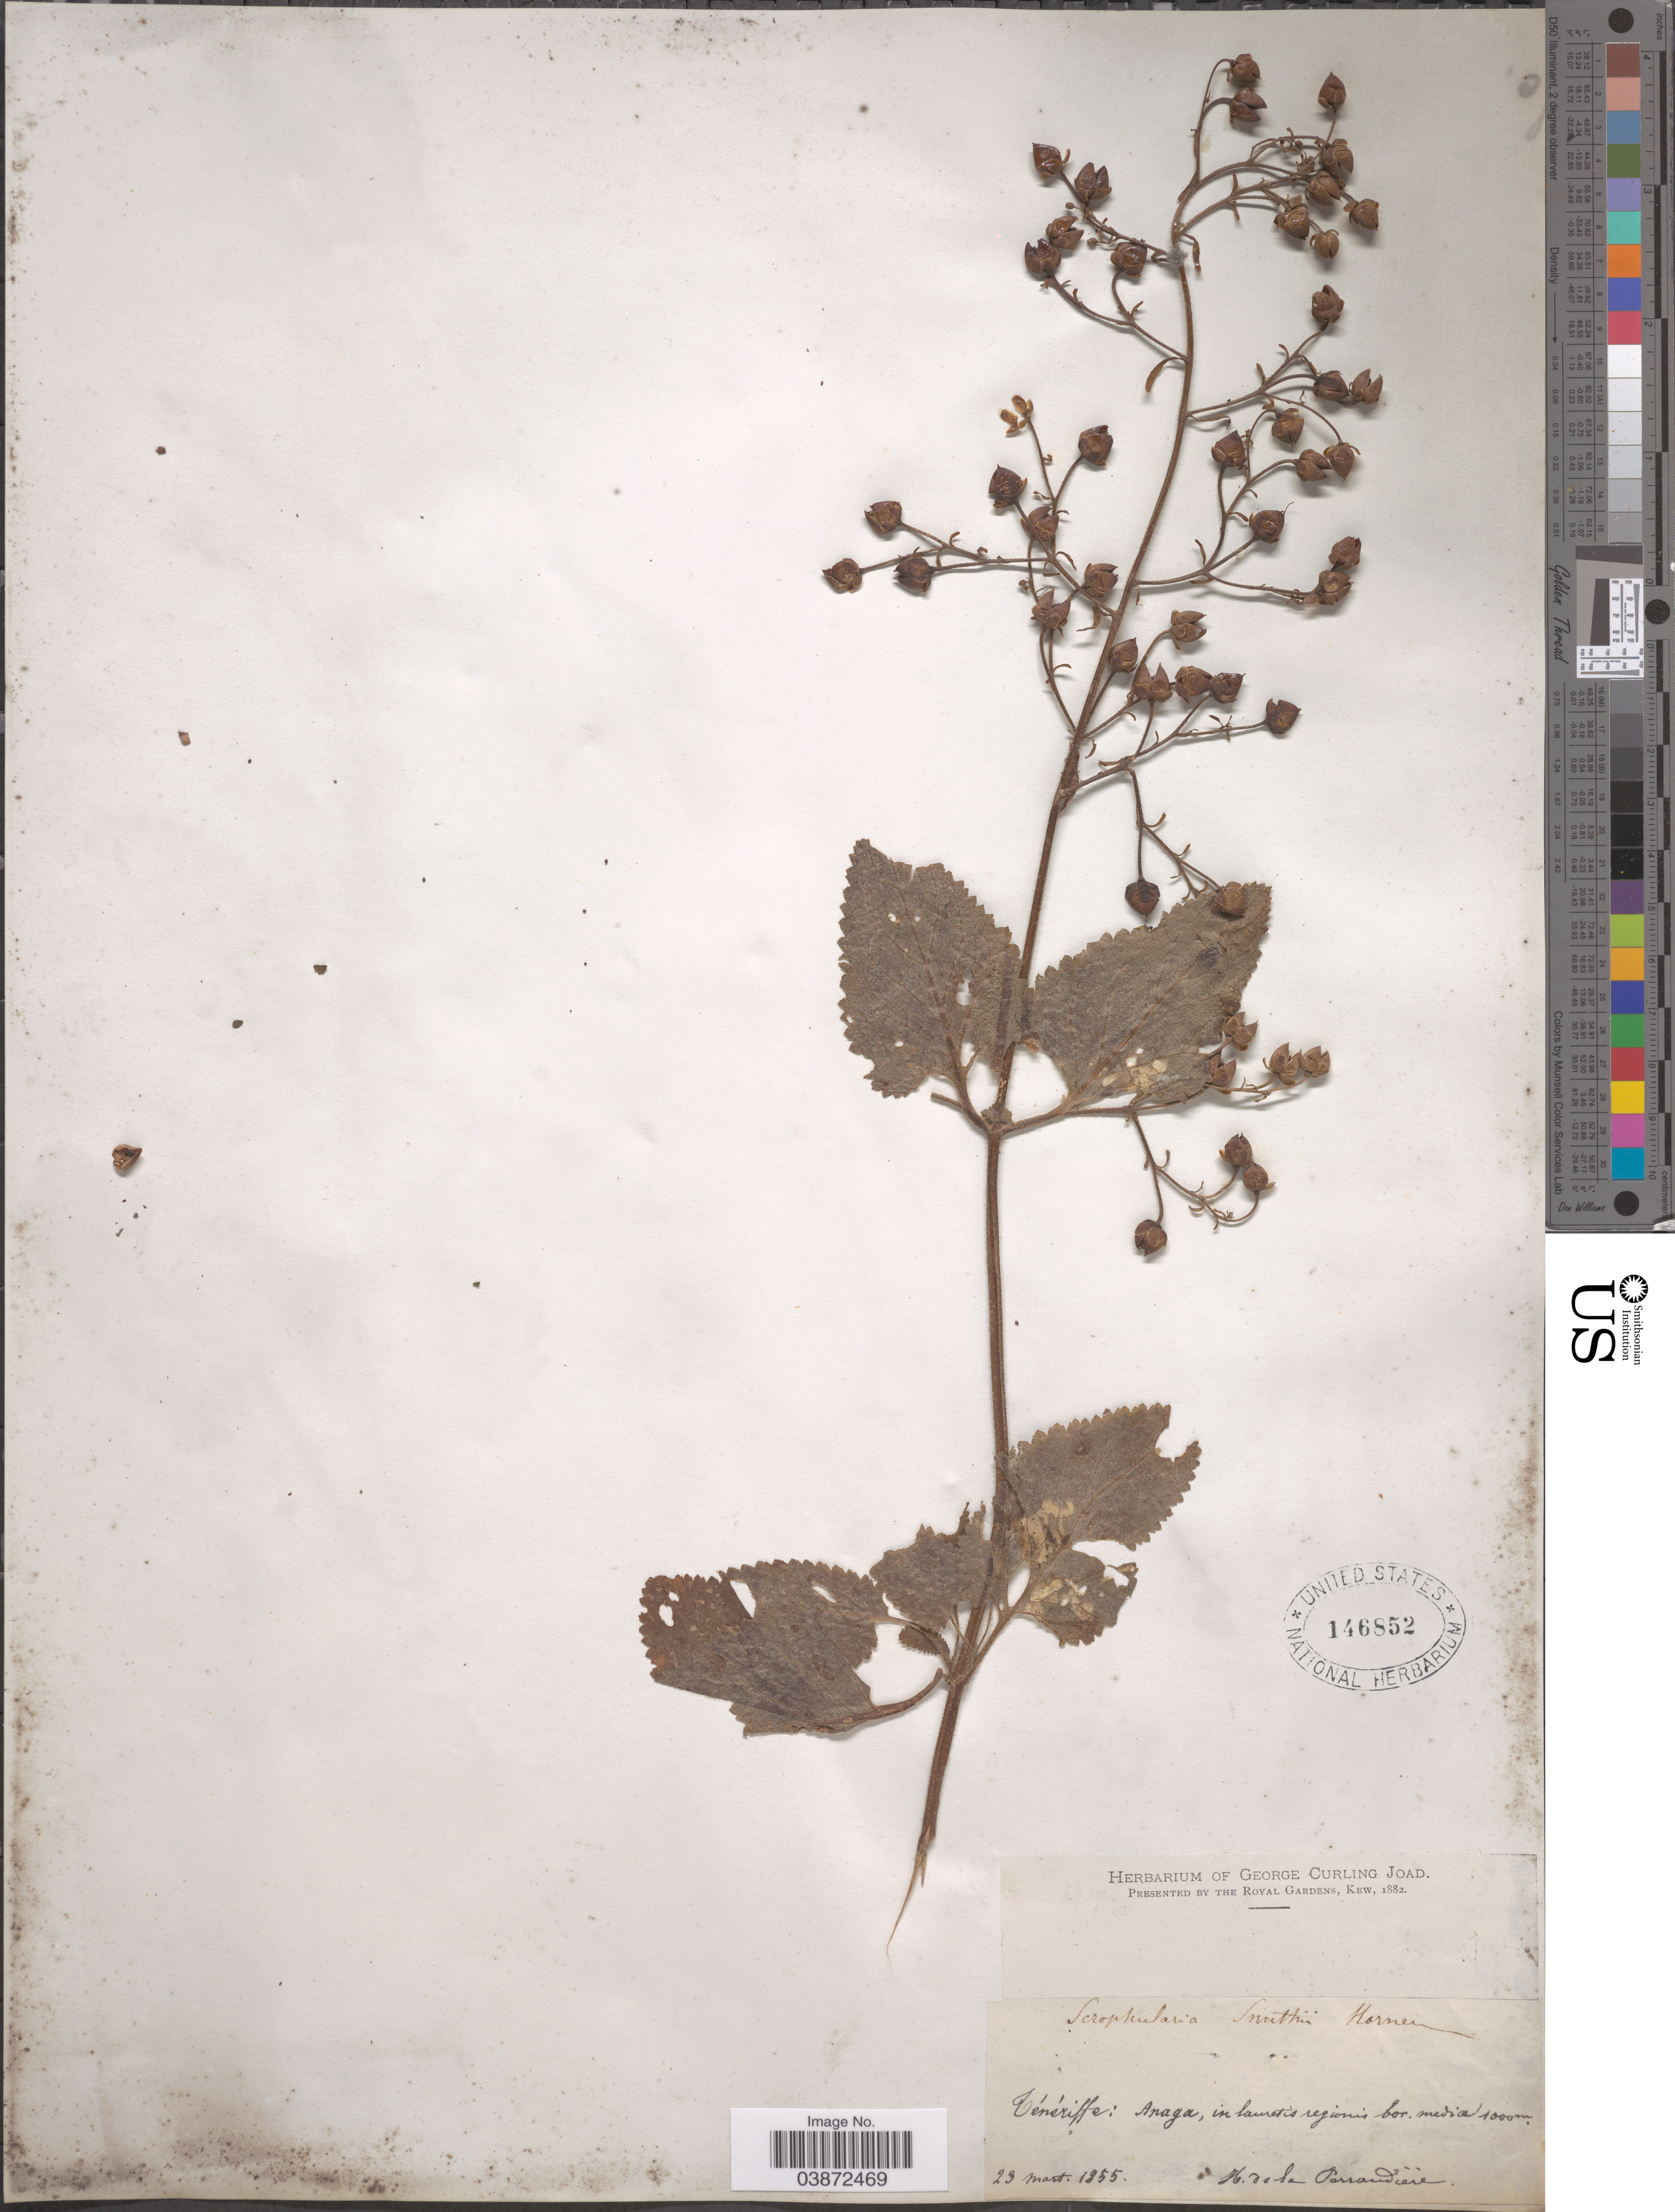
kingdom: Plantae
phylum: Tracheophyta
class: Magnoliopsida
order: Lamiales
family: Scrophulariaceae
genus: Scrophularia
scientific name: Scrophularia smithii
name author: Hornem.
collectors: H. de la Perraudière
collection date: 1855-03-23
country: Spain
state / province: Canarias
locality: Ténériffe: Anaga, in lauretis regionis bor. media.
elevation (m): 1000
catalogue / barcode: US 146852